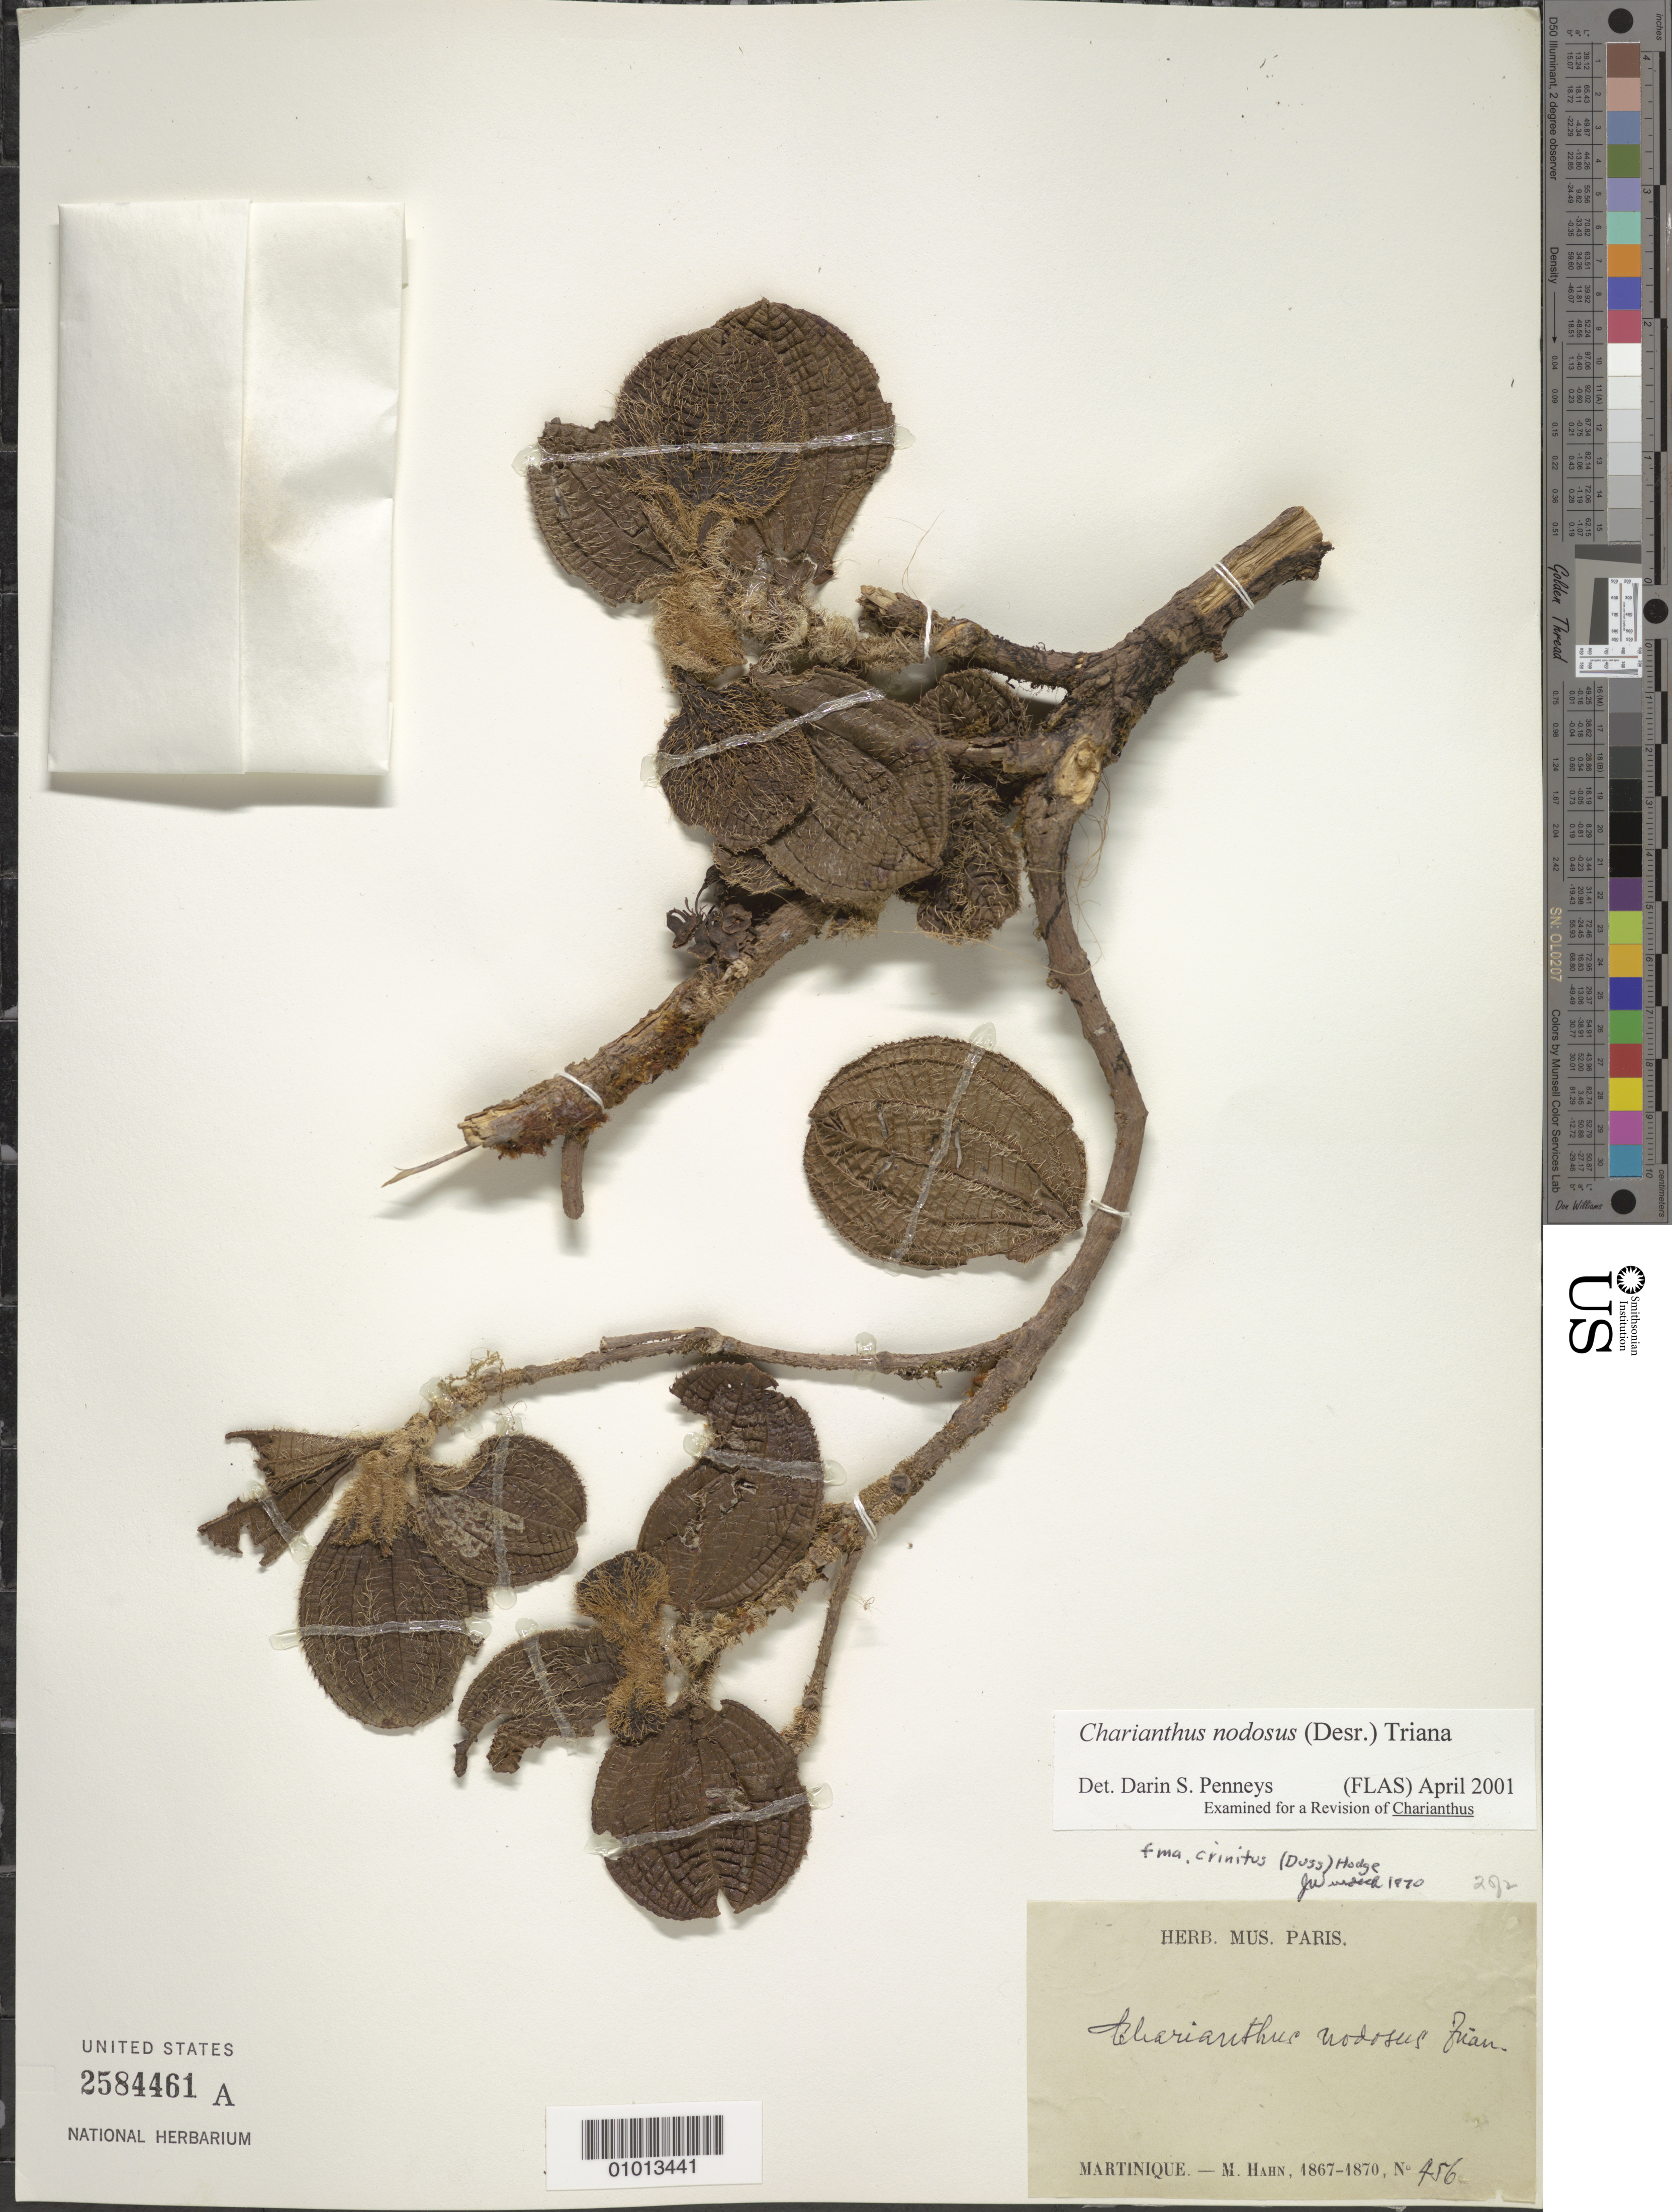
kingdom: Plantae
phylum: Tracheophyta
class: Magnoliopsida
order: Myrtales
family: Melastomataceae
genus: Charianthus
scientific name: Charianthus nodosus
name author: (Desr.) Triana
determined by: Penneys, D. S.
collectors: L. Hahn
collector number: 456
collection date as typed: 1867 to -- --- 1868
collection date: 1867/1868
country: Martinique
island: Martinique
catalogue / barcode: US 2584461A